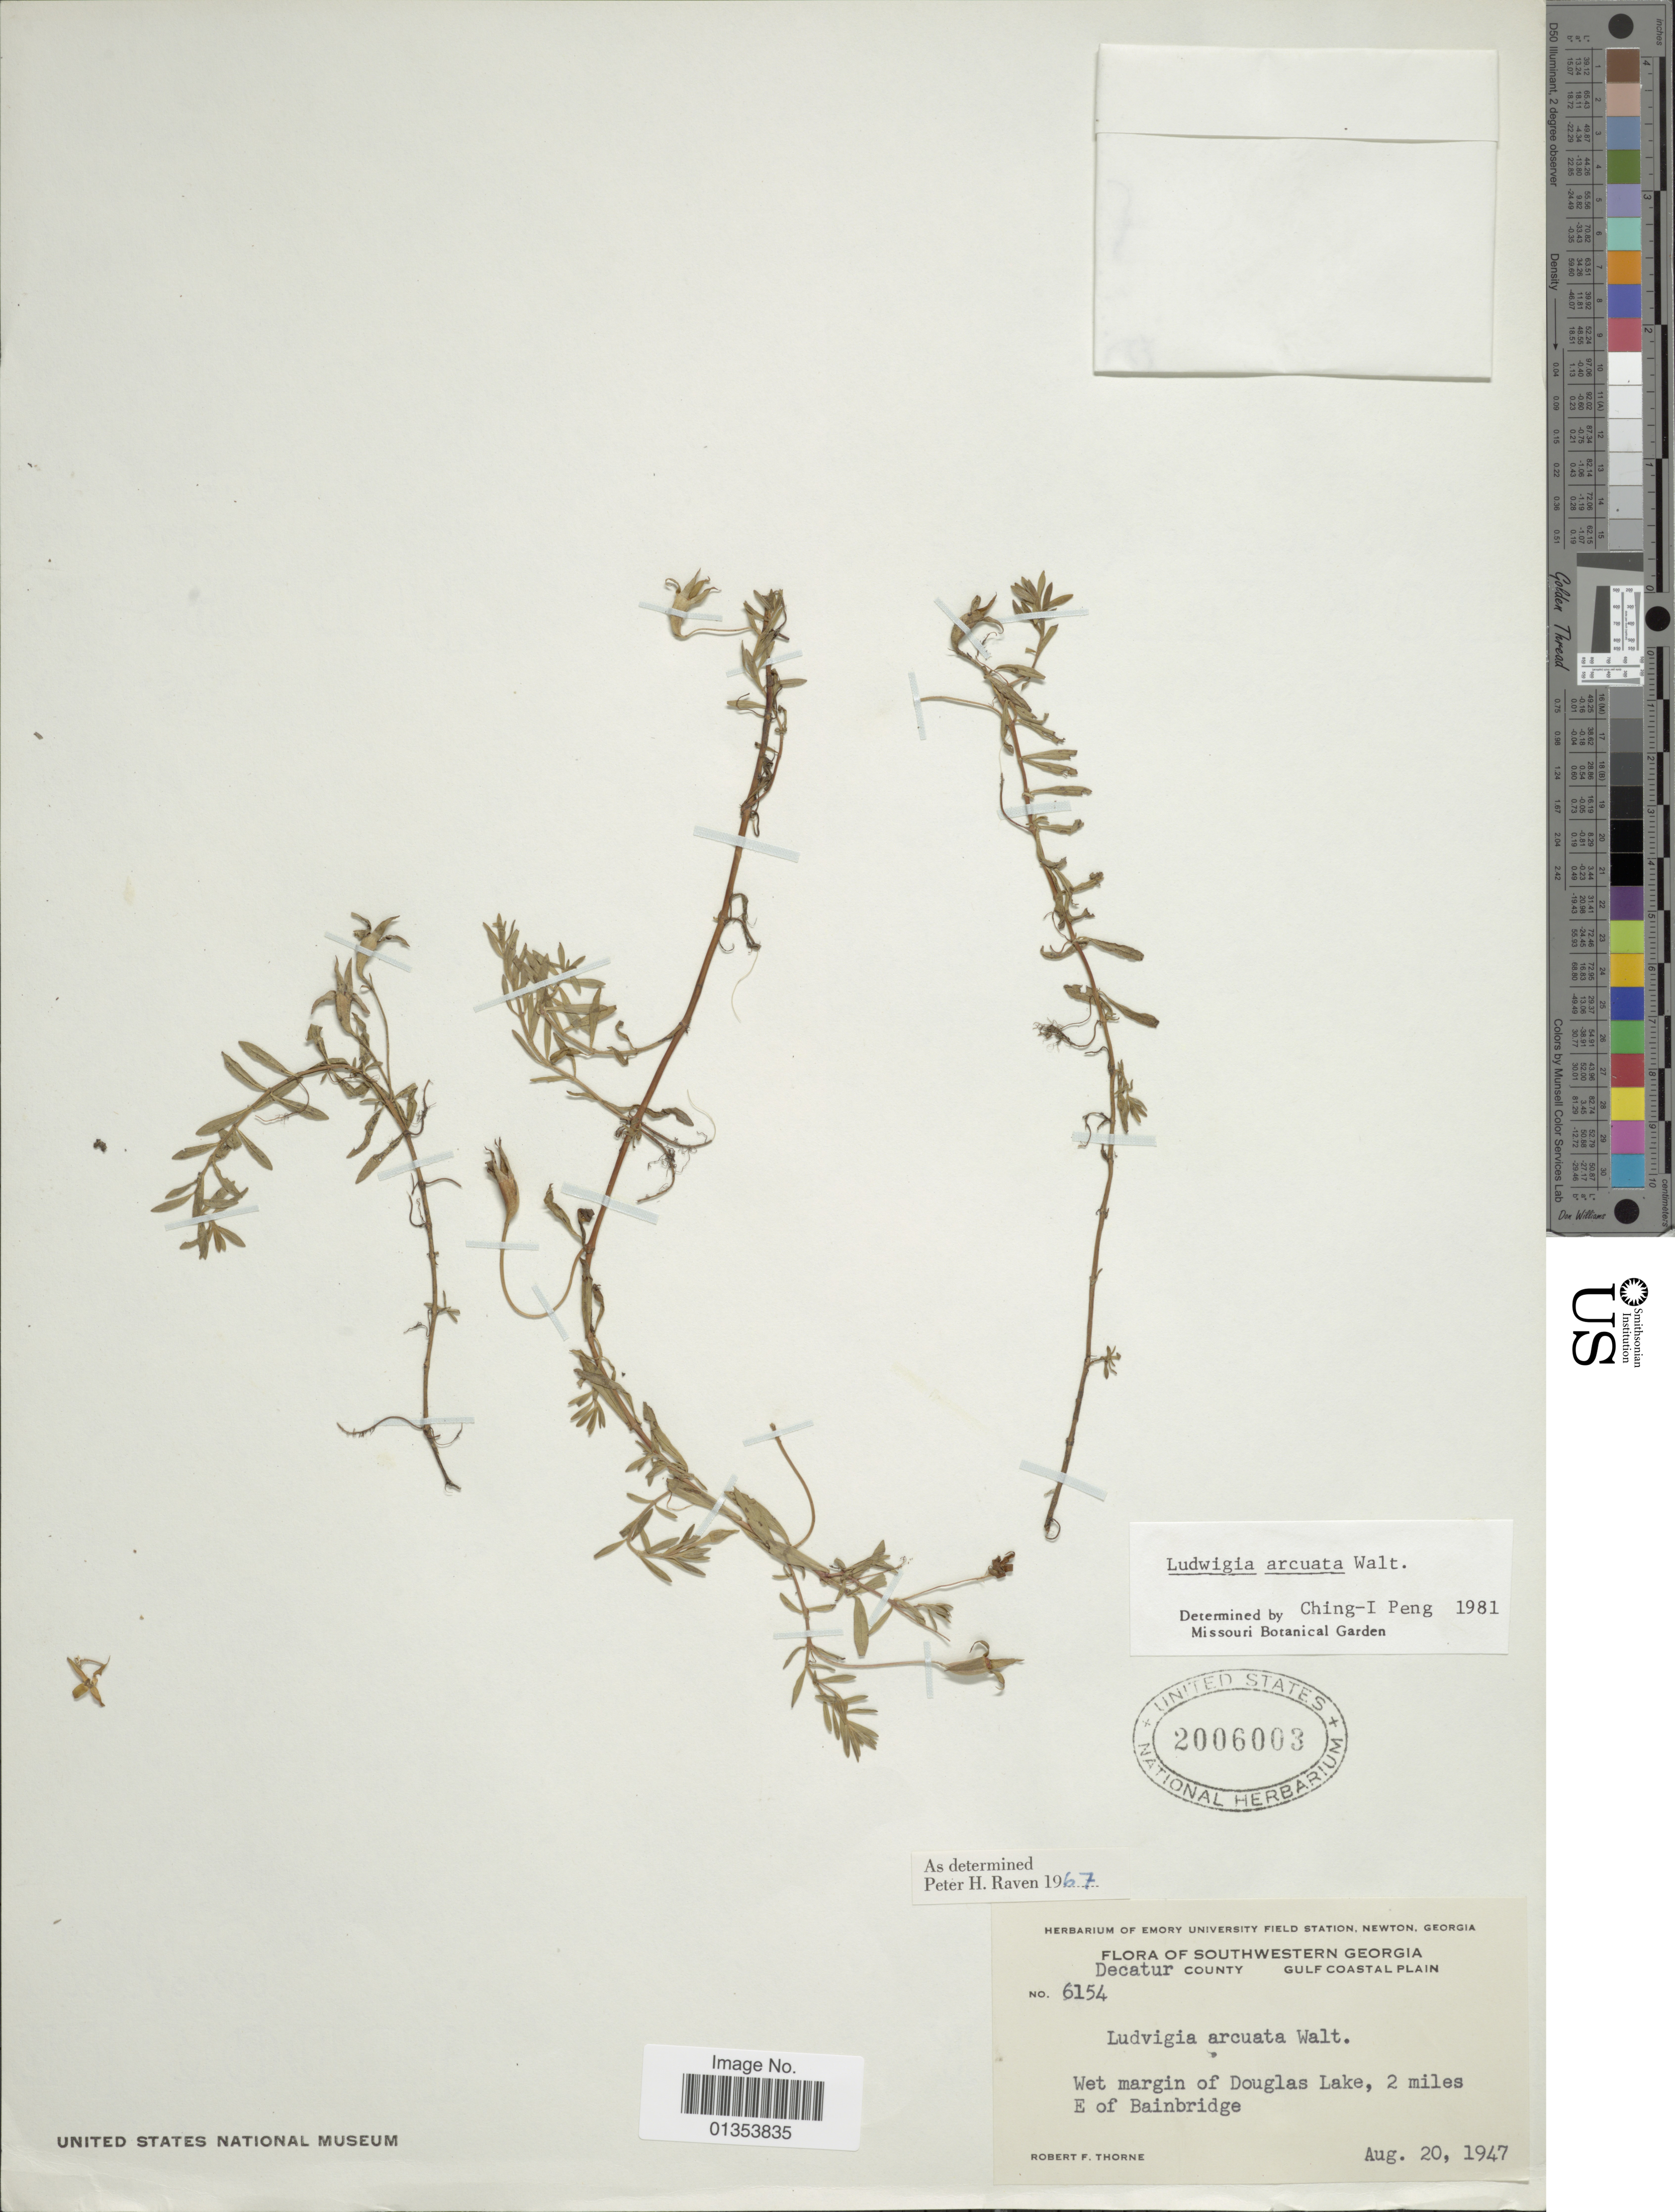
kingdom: Plantae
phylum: Tracheophyta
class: Magnoliopsida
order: Myrtales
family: Onagraceae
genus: Ludwigia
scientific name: Ludwigia arcuata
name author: Walter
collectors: R. F. Thorne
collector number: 6154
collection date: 1947-08-20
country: United States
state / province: Georgia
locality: Decatur County, Gulf Coastal Plain, Wet margin of Douglas Lake, 2 miles E of Bainbridge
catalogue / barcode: US 2006003